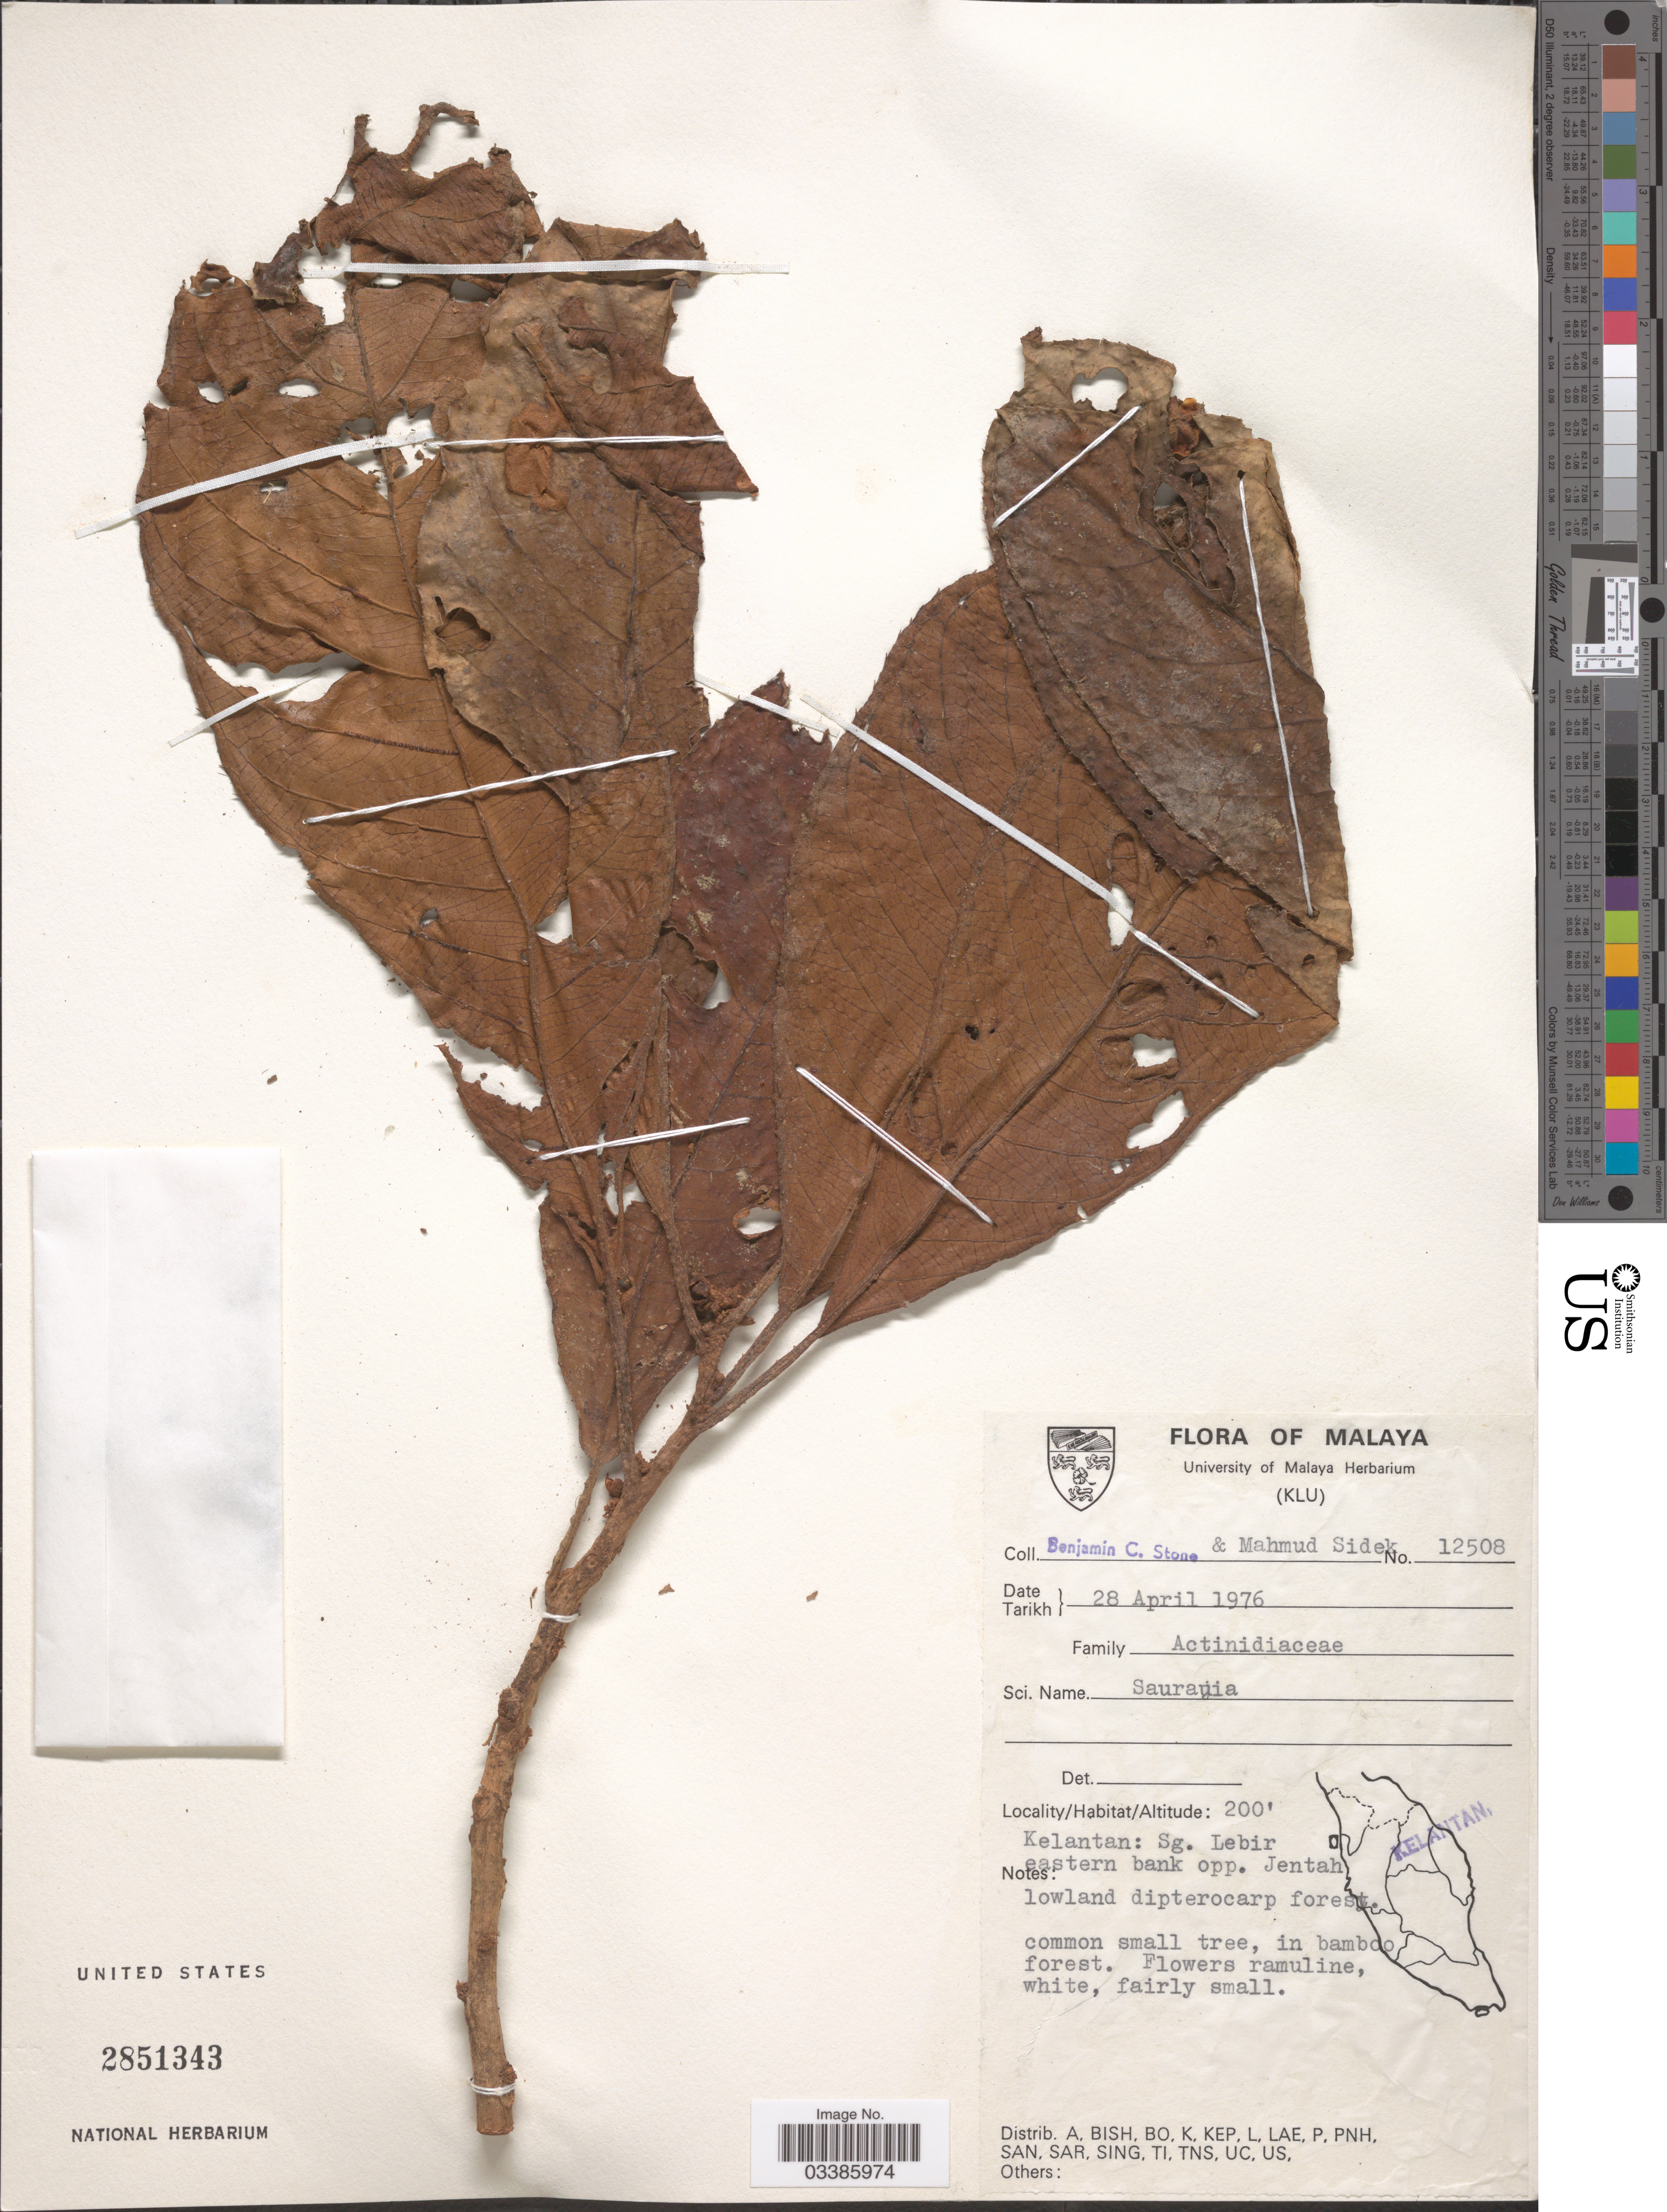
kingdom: Plantae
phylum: Tracheophyta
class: Magnoliopsida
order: Ericales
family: Actinidiaceae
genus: Clematoclethra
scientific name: Clematoclethra sp.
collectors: B. C. Stone & M. Sidek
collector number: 12508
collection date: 1976-04-28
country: Malaysia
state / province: Kelantan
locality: Sg. Lebir, eastern bank opp. Jentah.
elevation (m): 61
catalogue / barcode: US 2851343